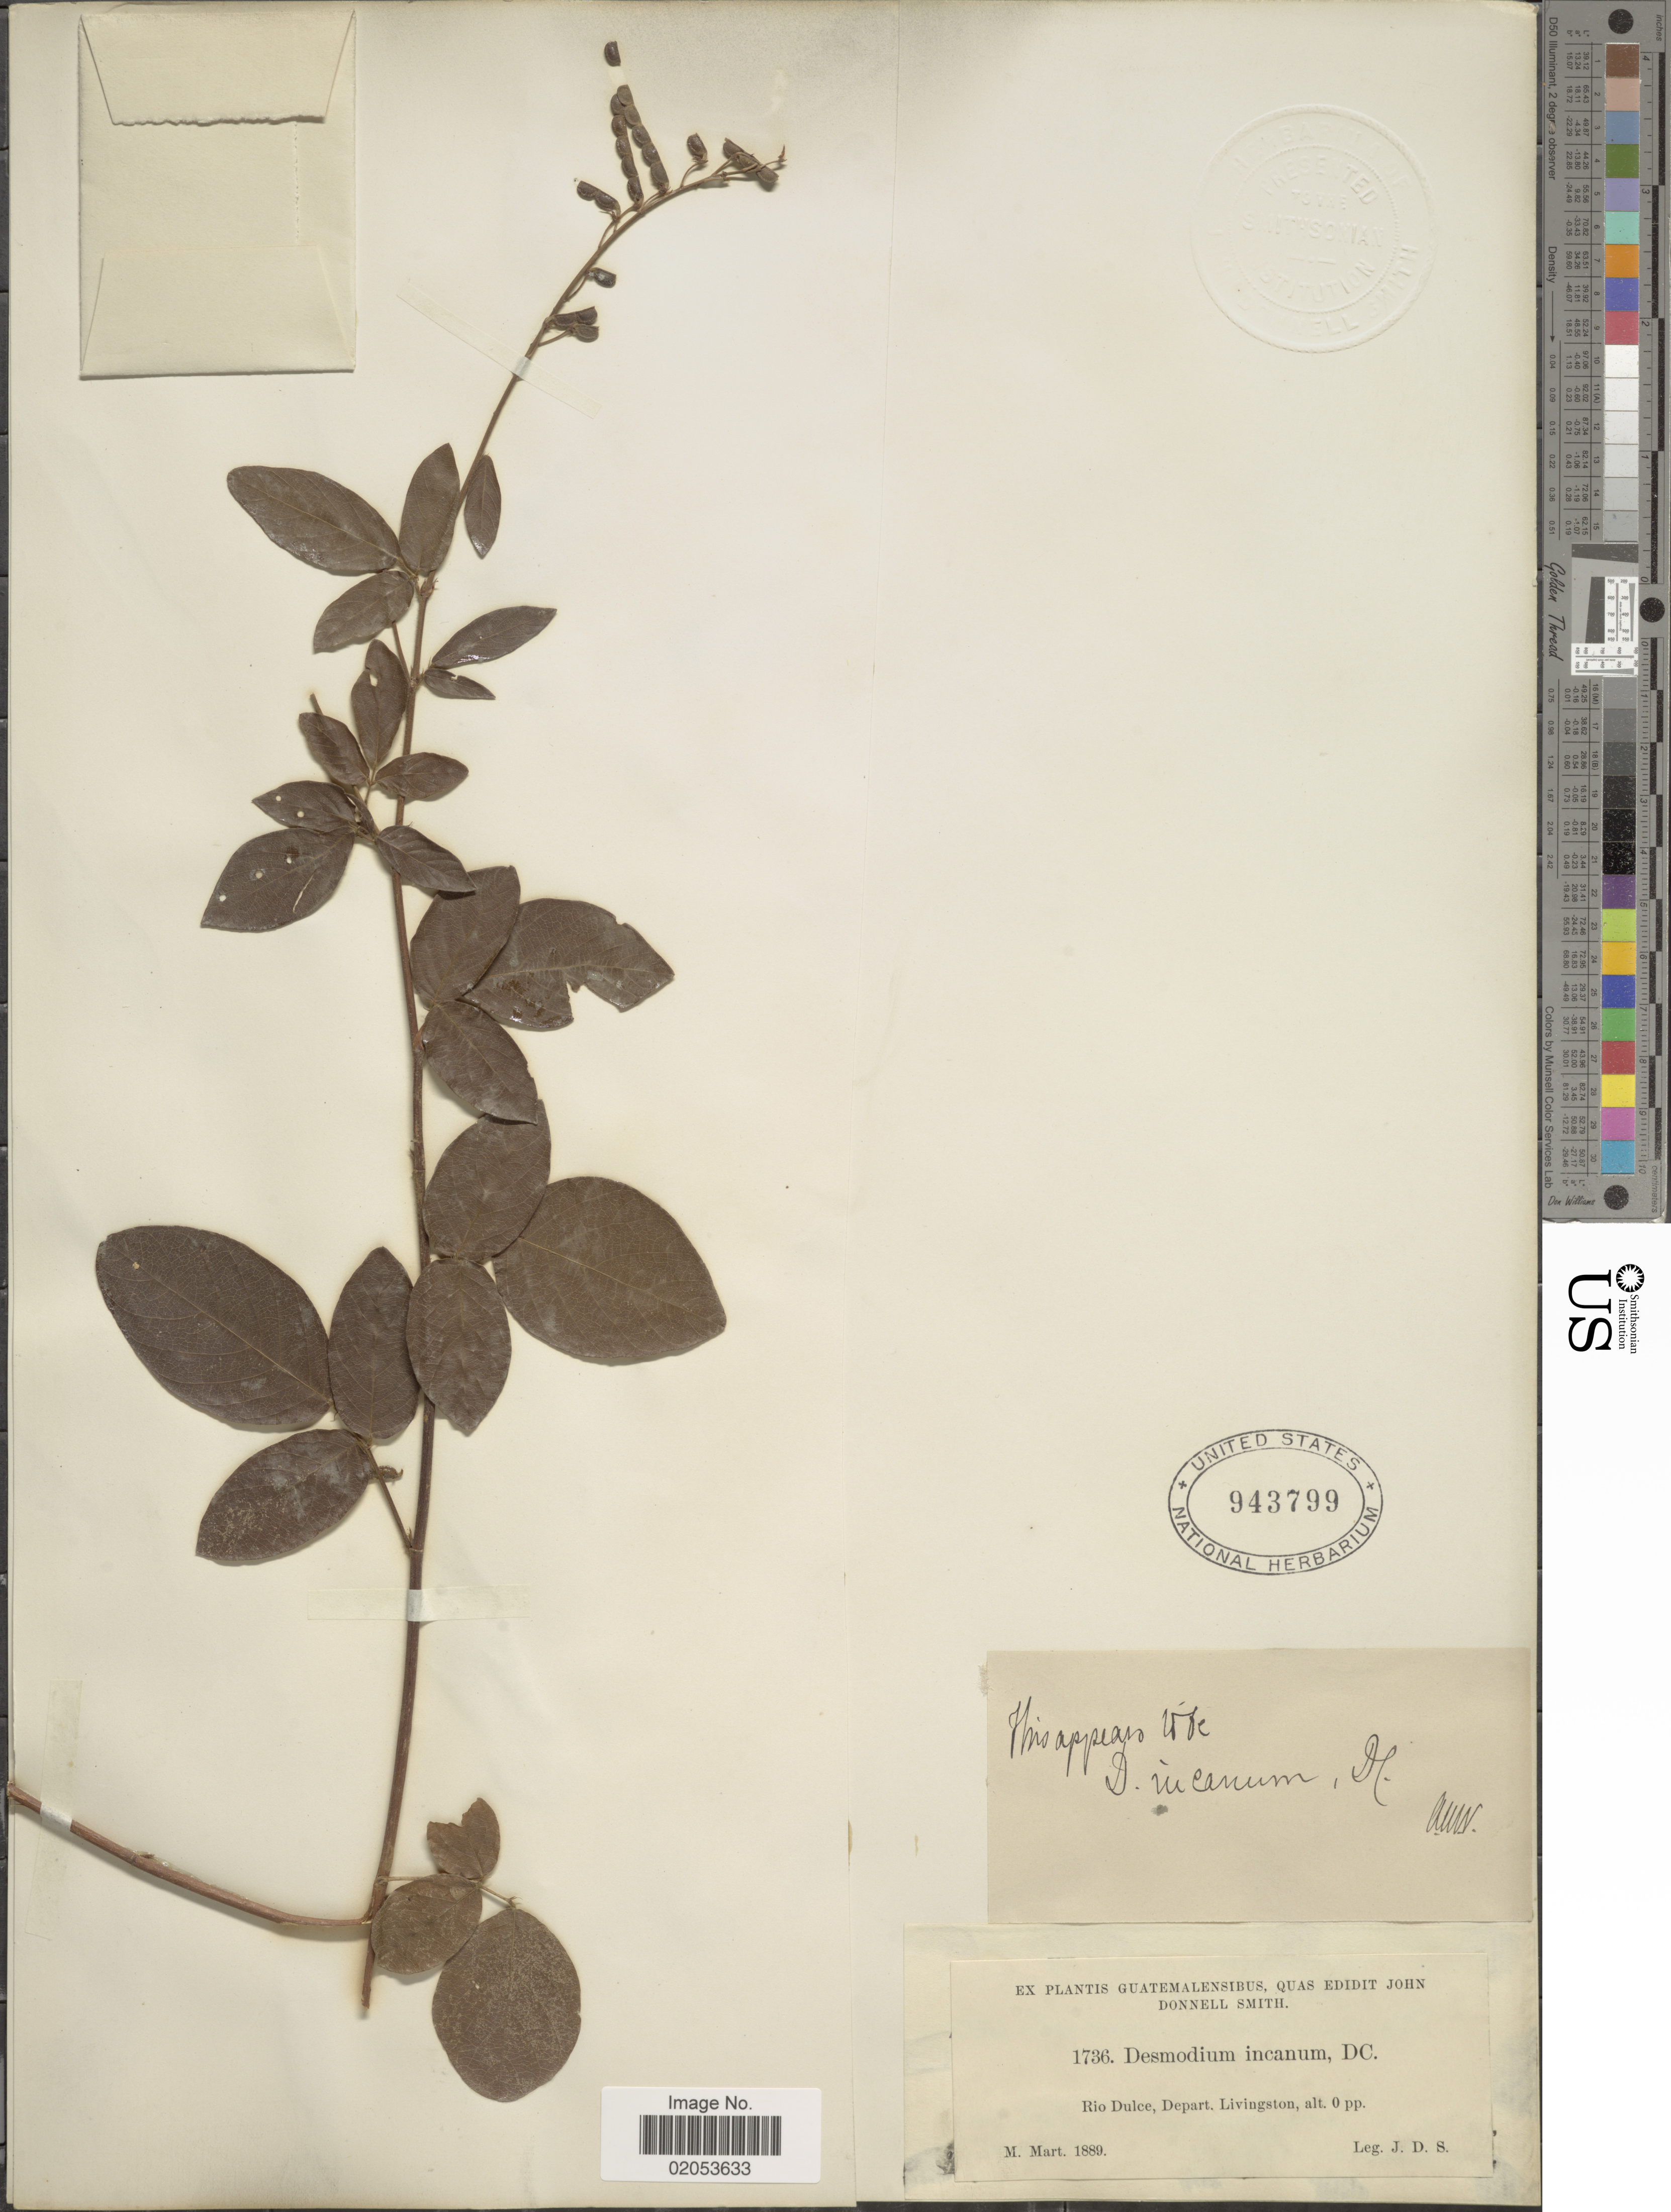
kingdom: Plantae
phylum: Tracheophyta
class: Magnoliopsida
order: Fabales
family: Fabaceae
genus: Desmodium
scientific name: Desmodium incanum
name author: (Sw.) DC.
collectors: J. Donnell Smith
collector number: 1736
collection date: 1889-03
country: Guatemala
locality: Rio Dulce, Depart. Livingston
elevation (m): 0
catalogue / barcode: US 943799